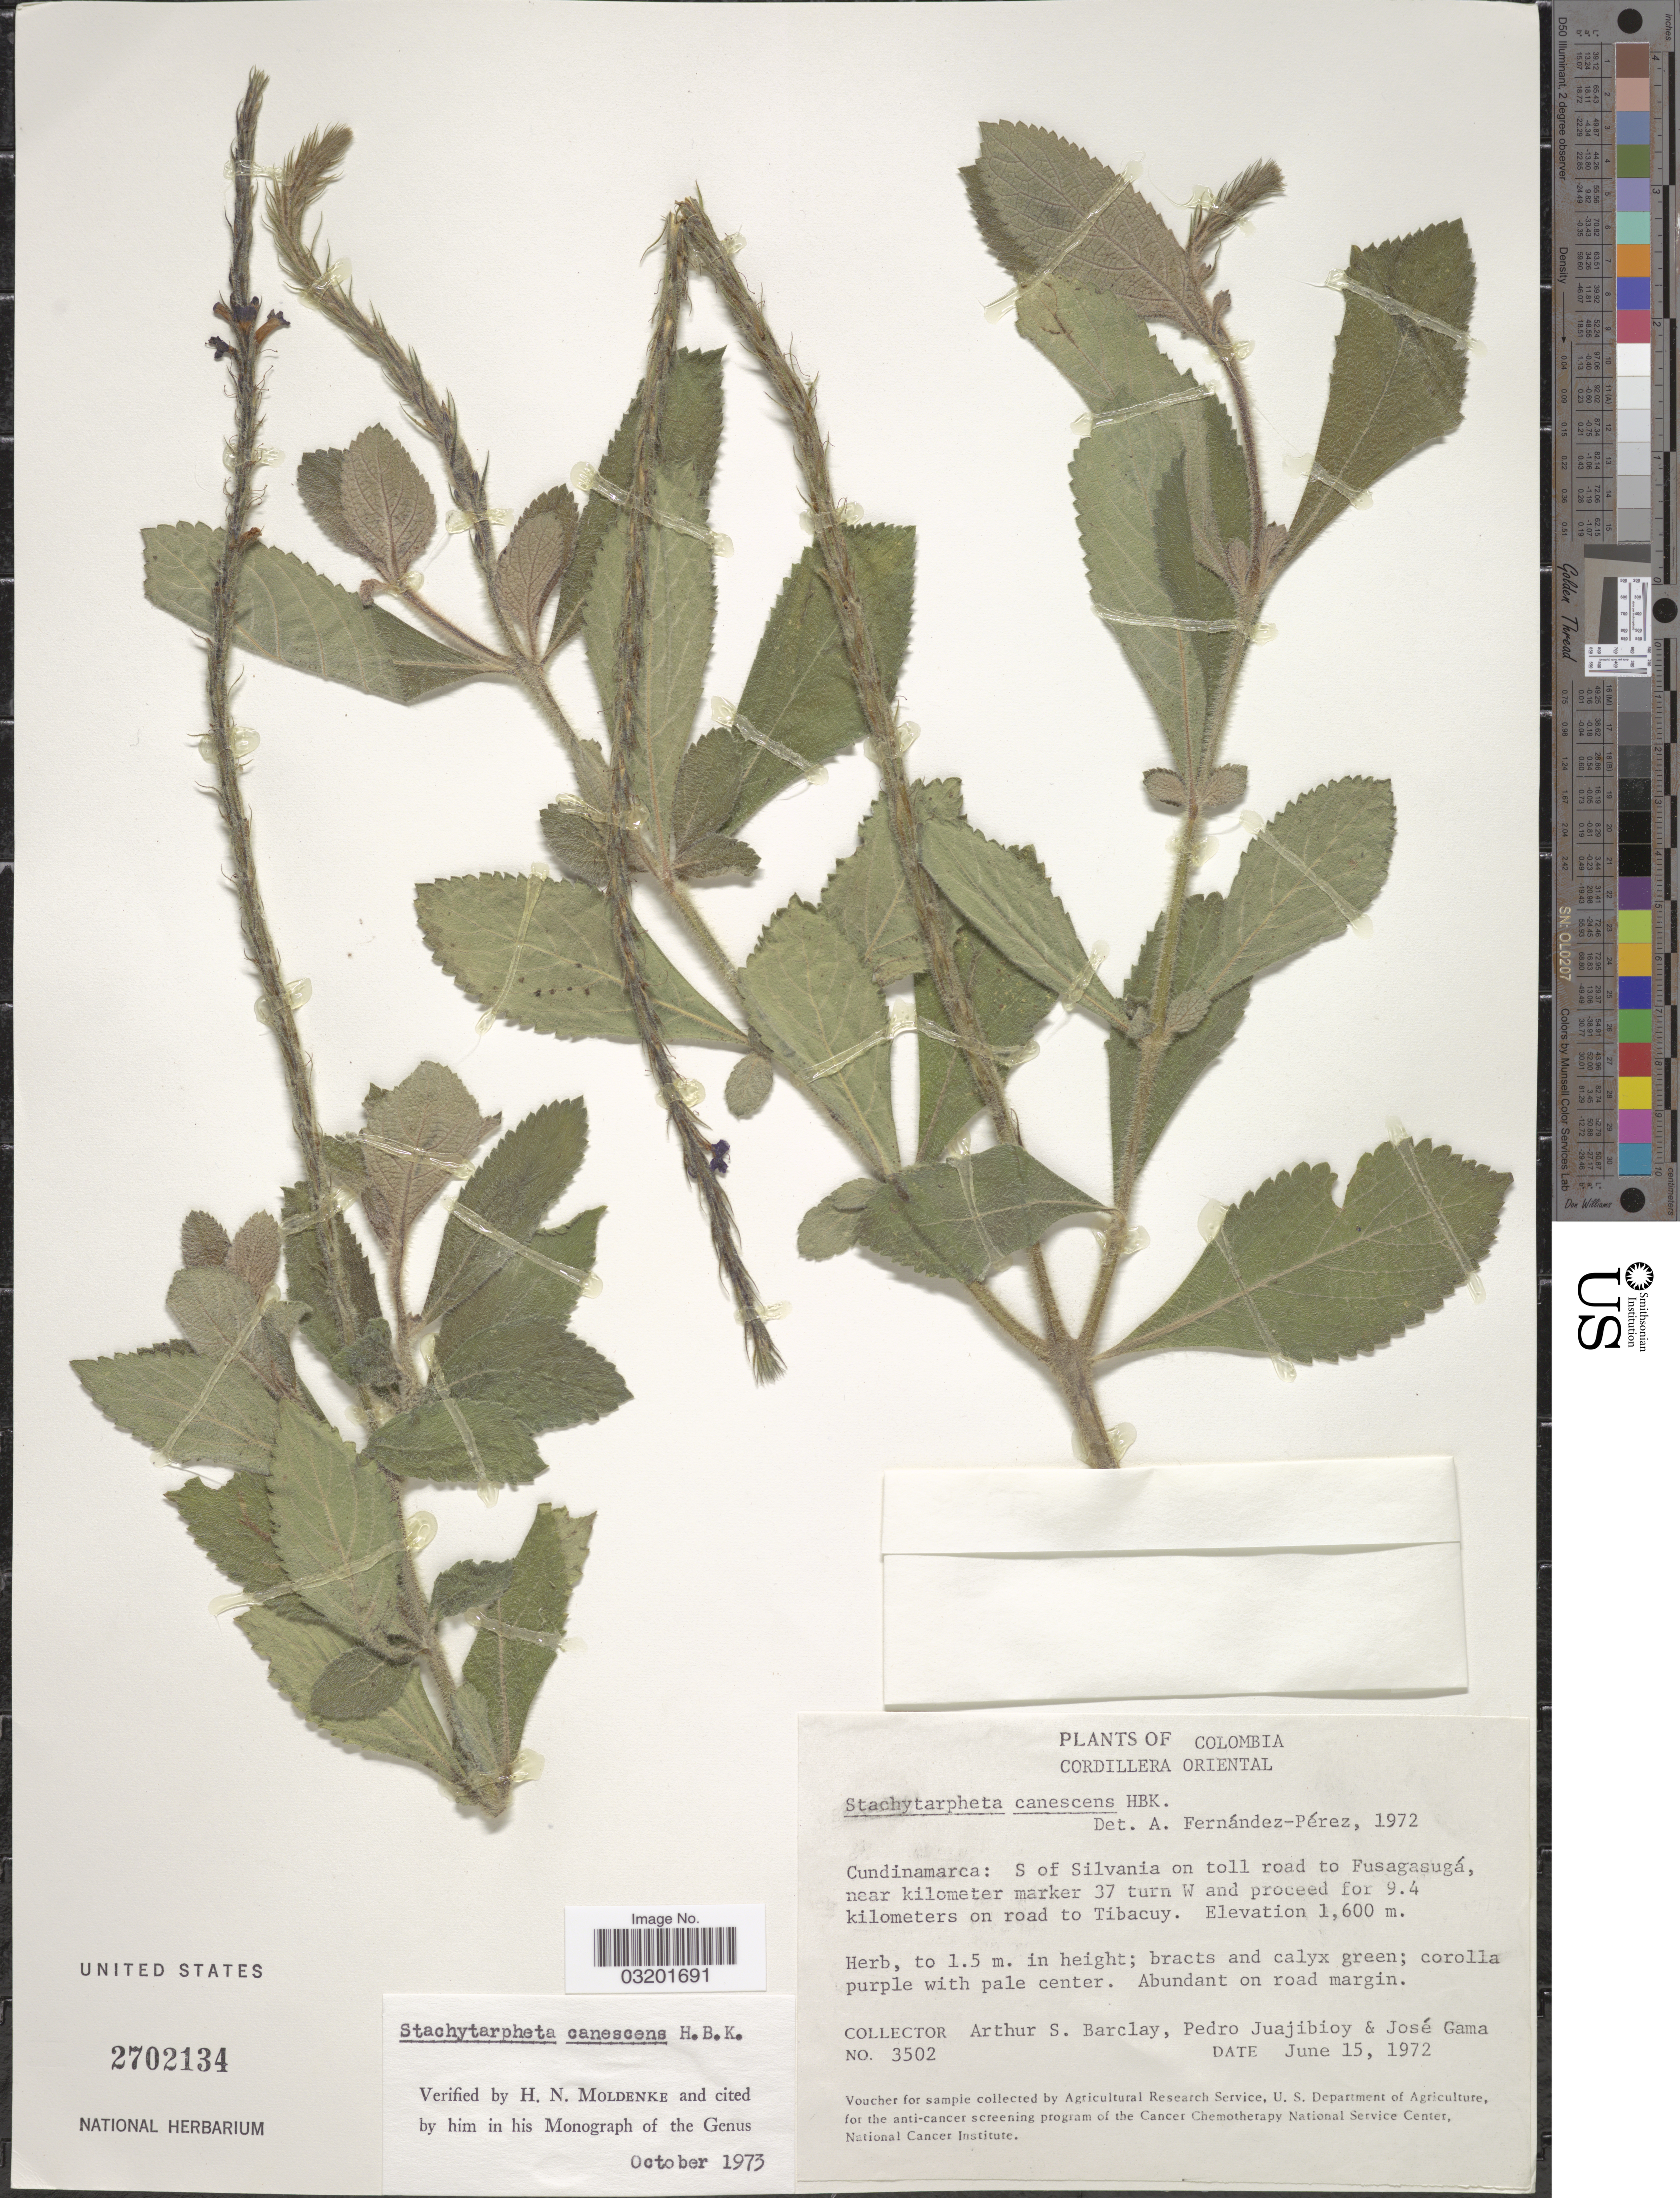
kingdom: Plantae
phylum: Tracheophyta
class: Magnoliopsida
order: Lamiales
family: Verbenaceae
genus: Stachytarpheta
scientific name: Stachytarpheta canescens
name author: Kunth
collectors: A. S. Barclay, P. Juajibioy & J. Gama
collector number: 3502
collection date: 1972-06-15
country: Colombia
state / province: Cundinamarca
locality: Cordillera Oriental. S of Silvania on toll road to Fusagasugá, near kilometer marker 37 turn W and proceed for 9.4 kilometers on road to Tibacuy.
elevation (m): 1600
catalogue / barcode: US 2702134